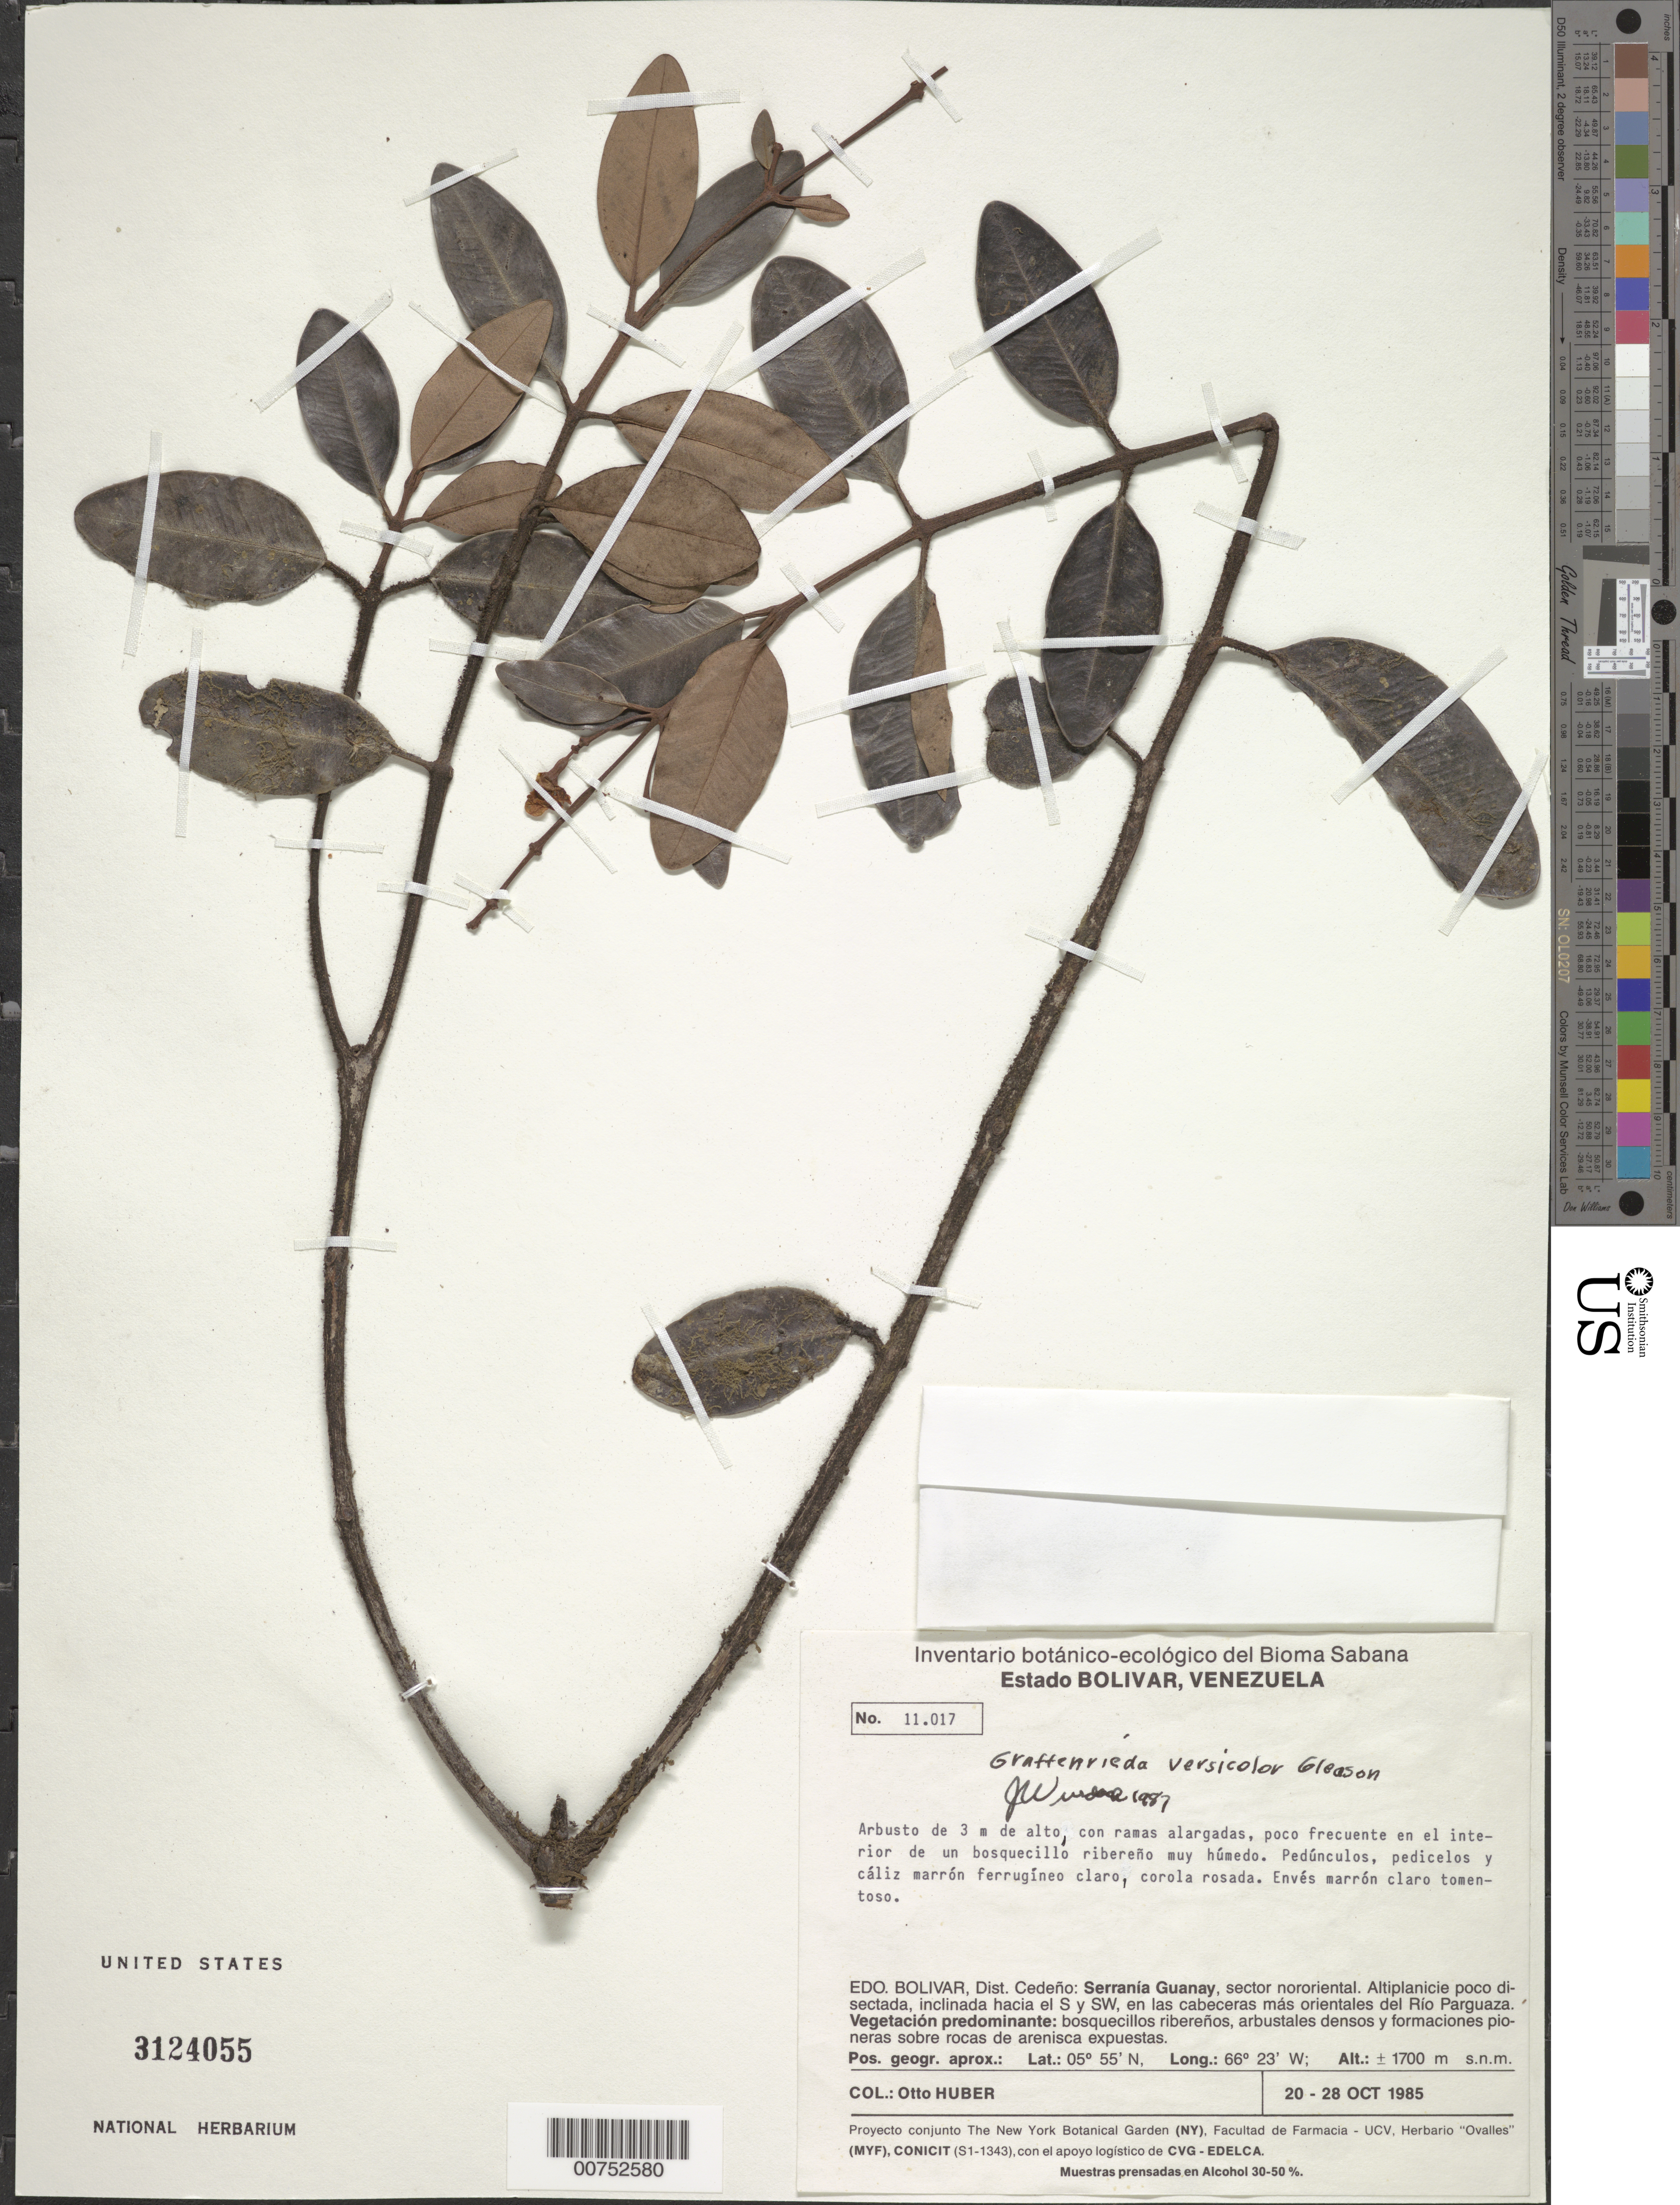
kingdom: Plantae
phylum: Tracheophyta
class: Magnoliopsida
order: Myrtales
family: Melastomataceae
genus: Graffenrieda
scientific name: Graffenrieda versicolor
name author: Gleason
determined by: Wurdack, John J., (US), US (UNITED STATES)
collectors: O. Huber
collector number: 11017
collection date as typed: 20-Oct-85 to 28-Oct-85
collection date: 1985-10-20/1985-10-28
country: Venezuela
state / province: Bolívar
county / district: Cedeño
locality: Serrania Guanay, sector nororiental; orientales del Río Parguaza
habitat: Interior de un bosquecillo ribereno muy humedo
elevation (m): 1700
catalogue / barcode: US 3124055